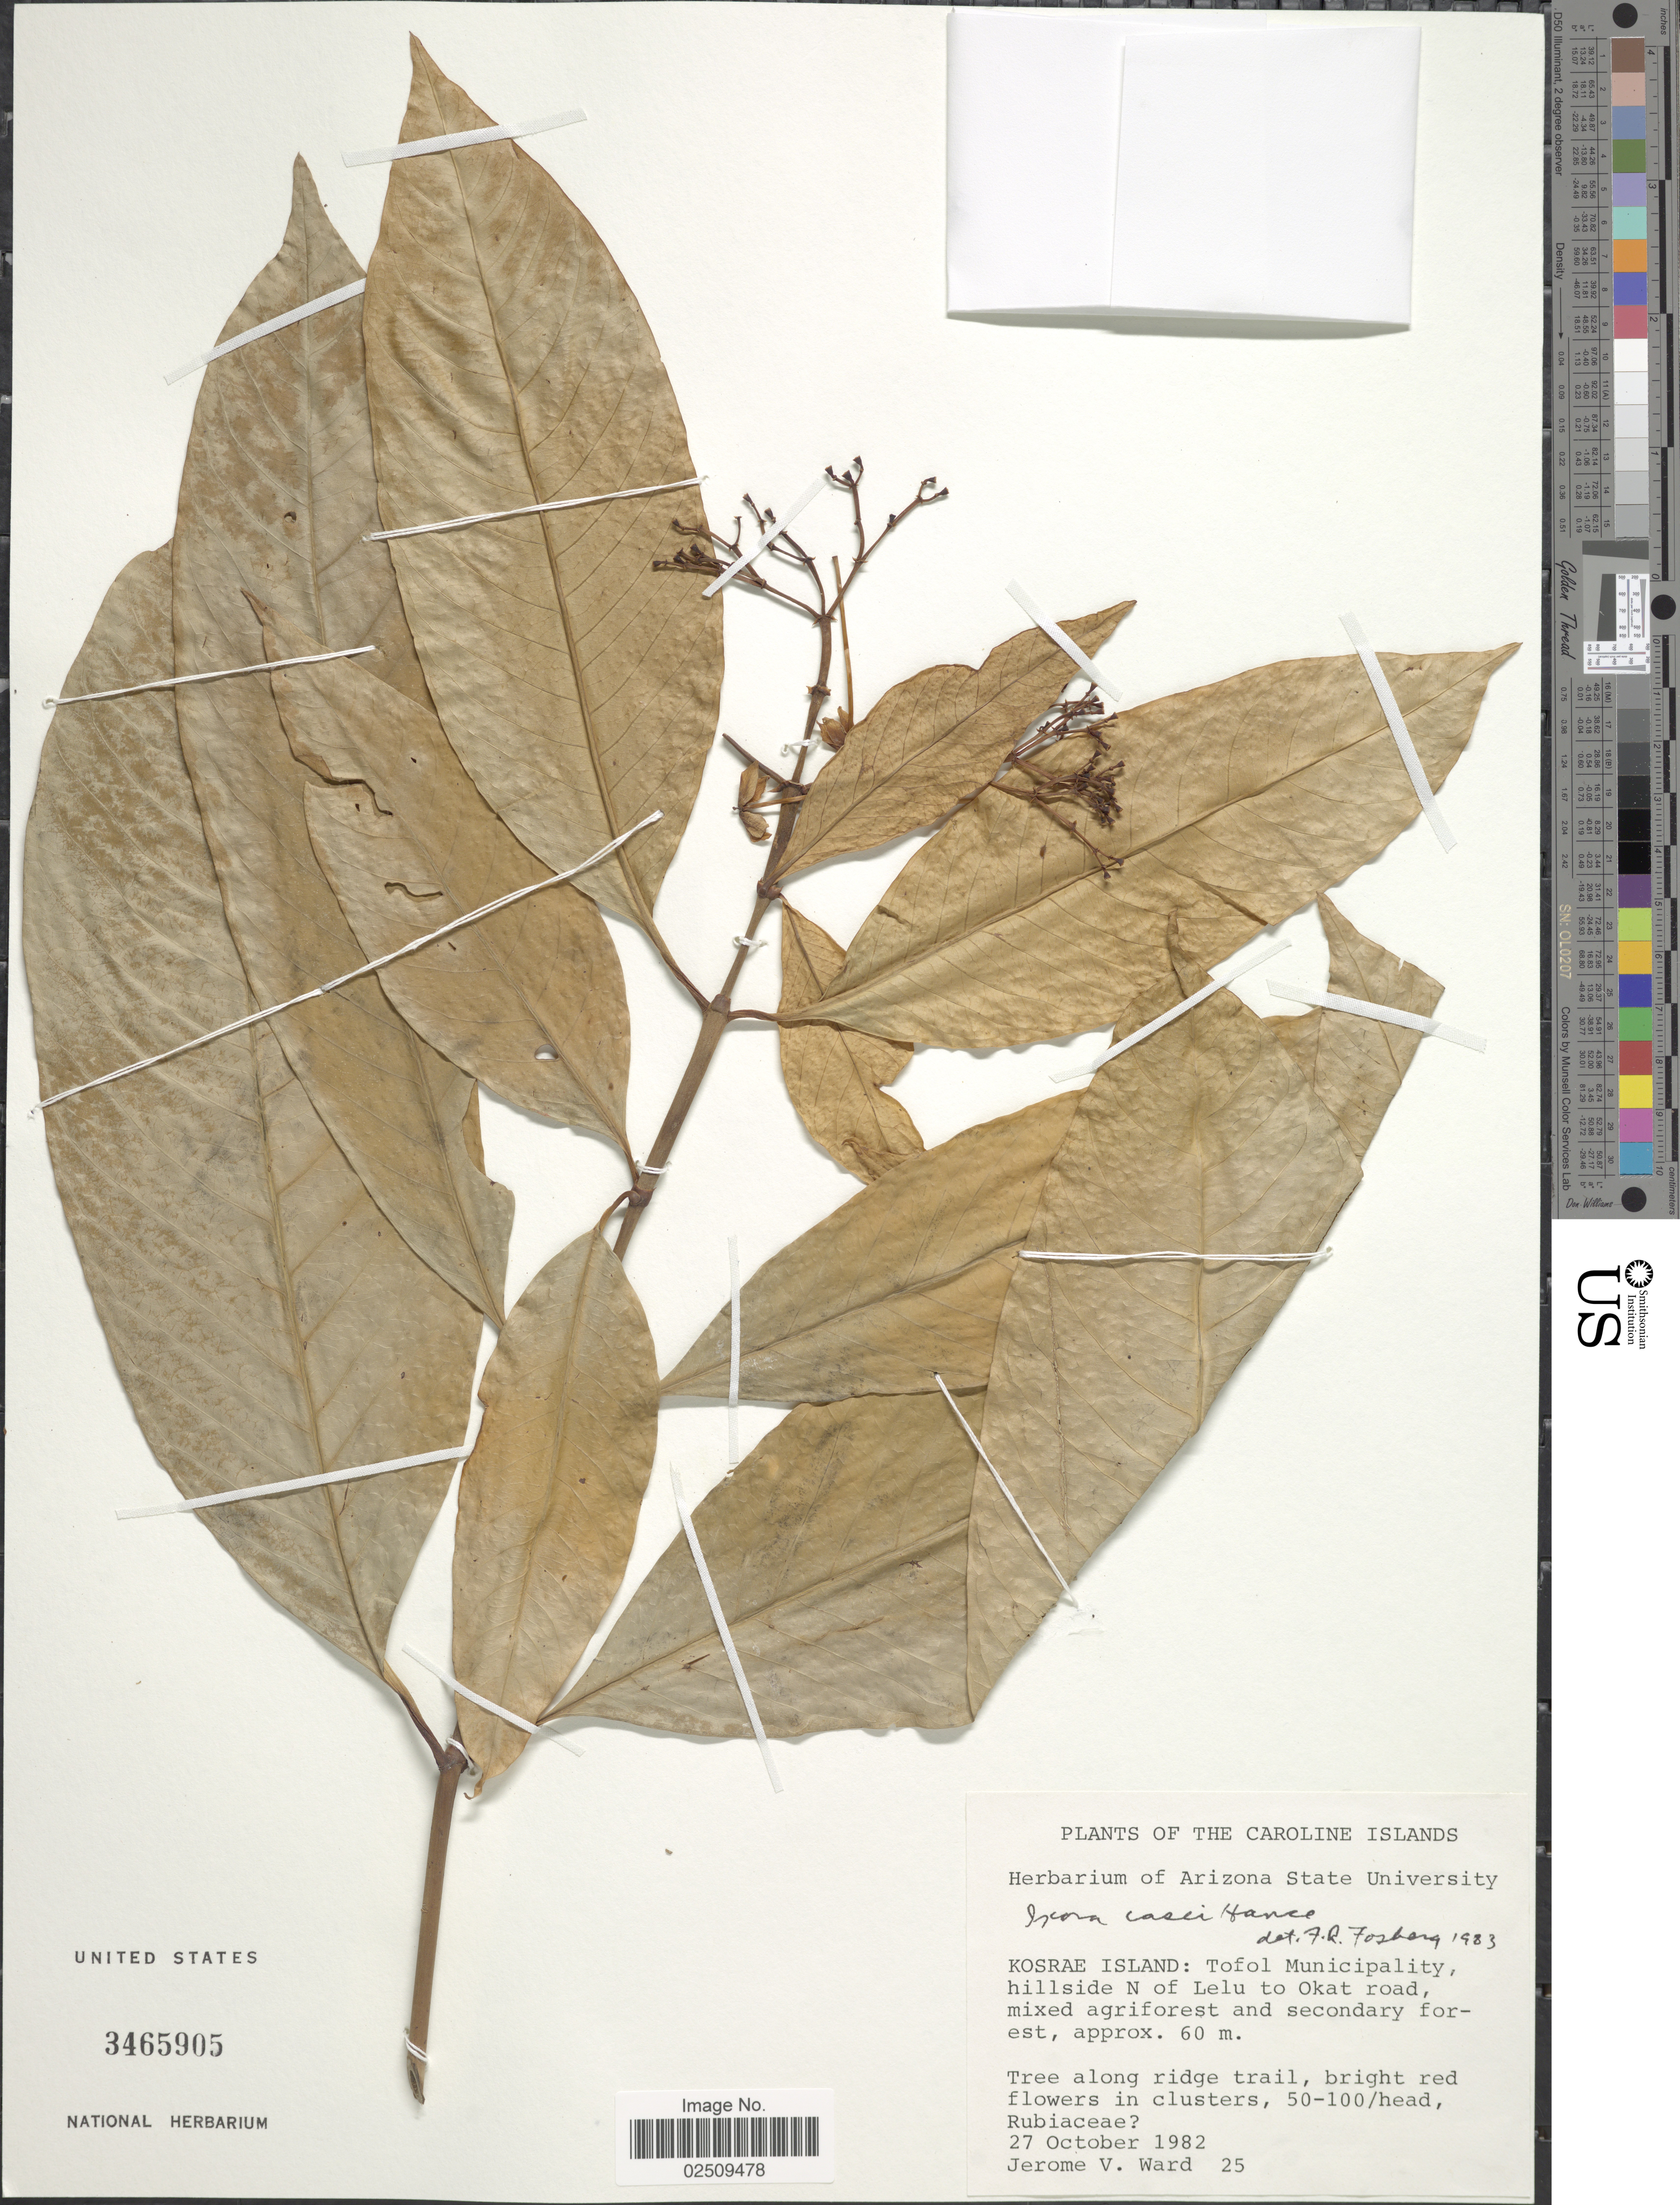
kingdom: Plantae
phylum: Tracheophyta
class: Magnoliopsida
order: Gentianales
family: Rubiaceae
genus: Ixora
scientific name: Ixora casei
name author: Hance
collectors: J. V. Ward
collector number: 25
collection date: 1982-10-27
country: Micronesia, Federated States of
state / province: Kosrae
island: Lelu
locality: The Caroline Islands, Kosrae Island: Tofol Municipality, hillside N of Lelu to Okat road, mixed agriforest and secondary forest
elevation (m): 60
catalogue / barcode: US 3465905